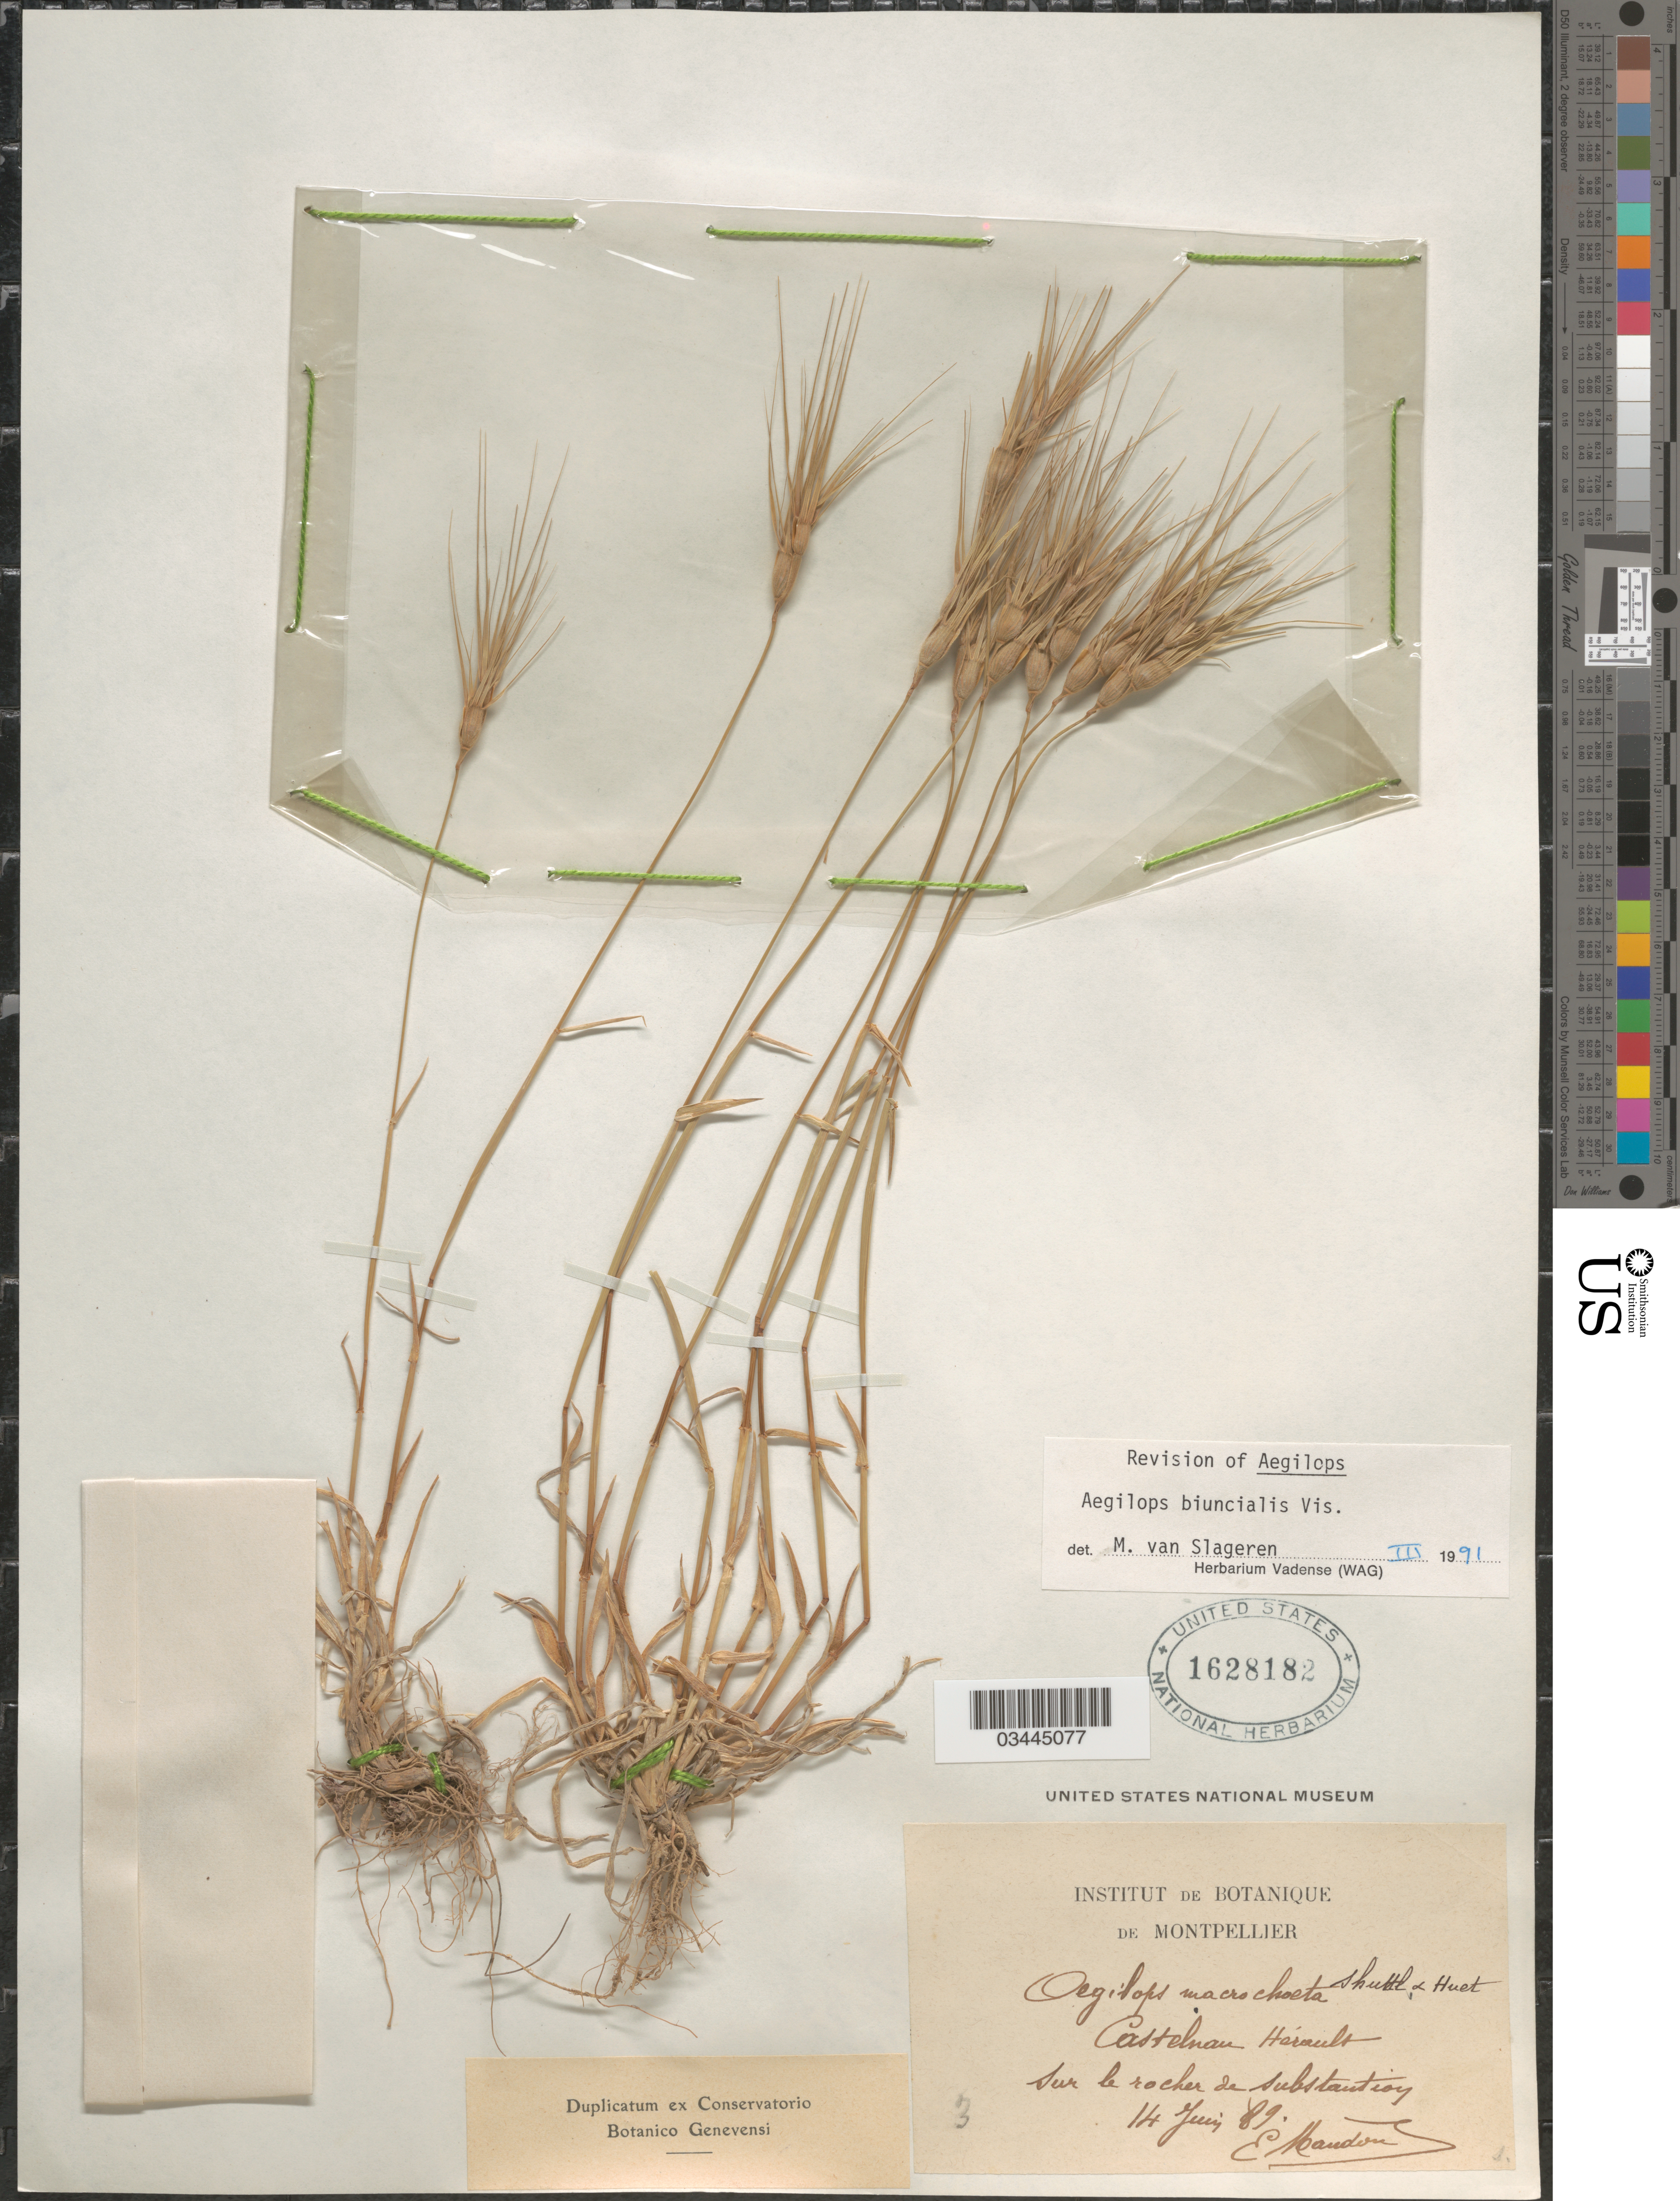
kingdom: Plantae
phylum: Tracheophyta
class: Liliopsida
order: Poales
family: Poaceae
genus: Aegilops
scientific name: Aegilops biuncialis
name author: Vis.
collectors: E. Mandon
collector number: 3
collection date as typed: Transcribed d/m/y: 14/6/89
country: France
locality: Castelhan Hérault sur le rocher de substantion.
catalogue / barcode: US 1628182